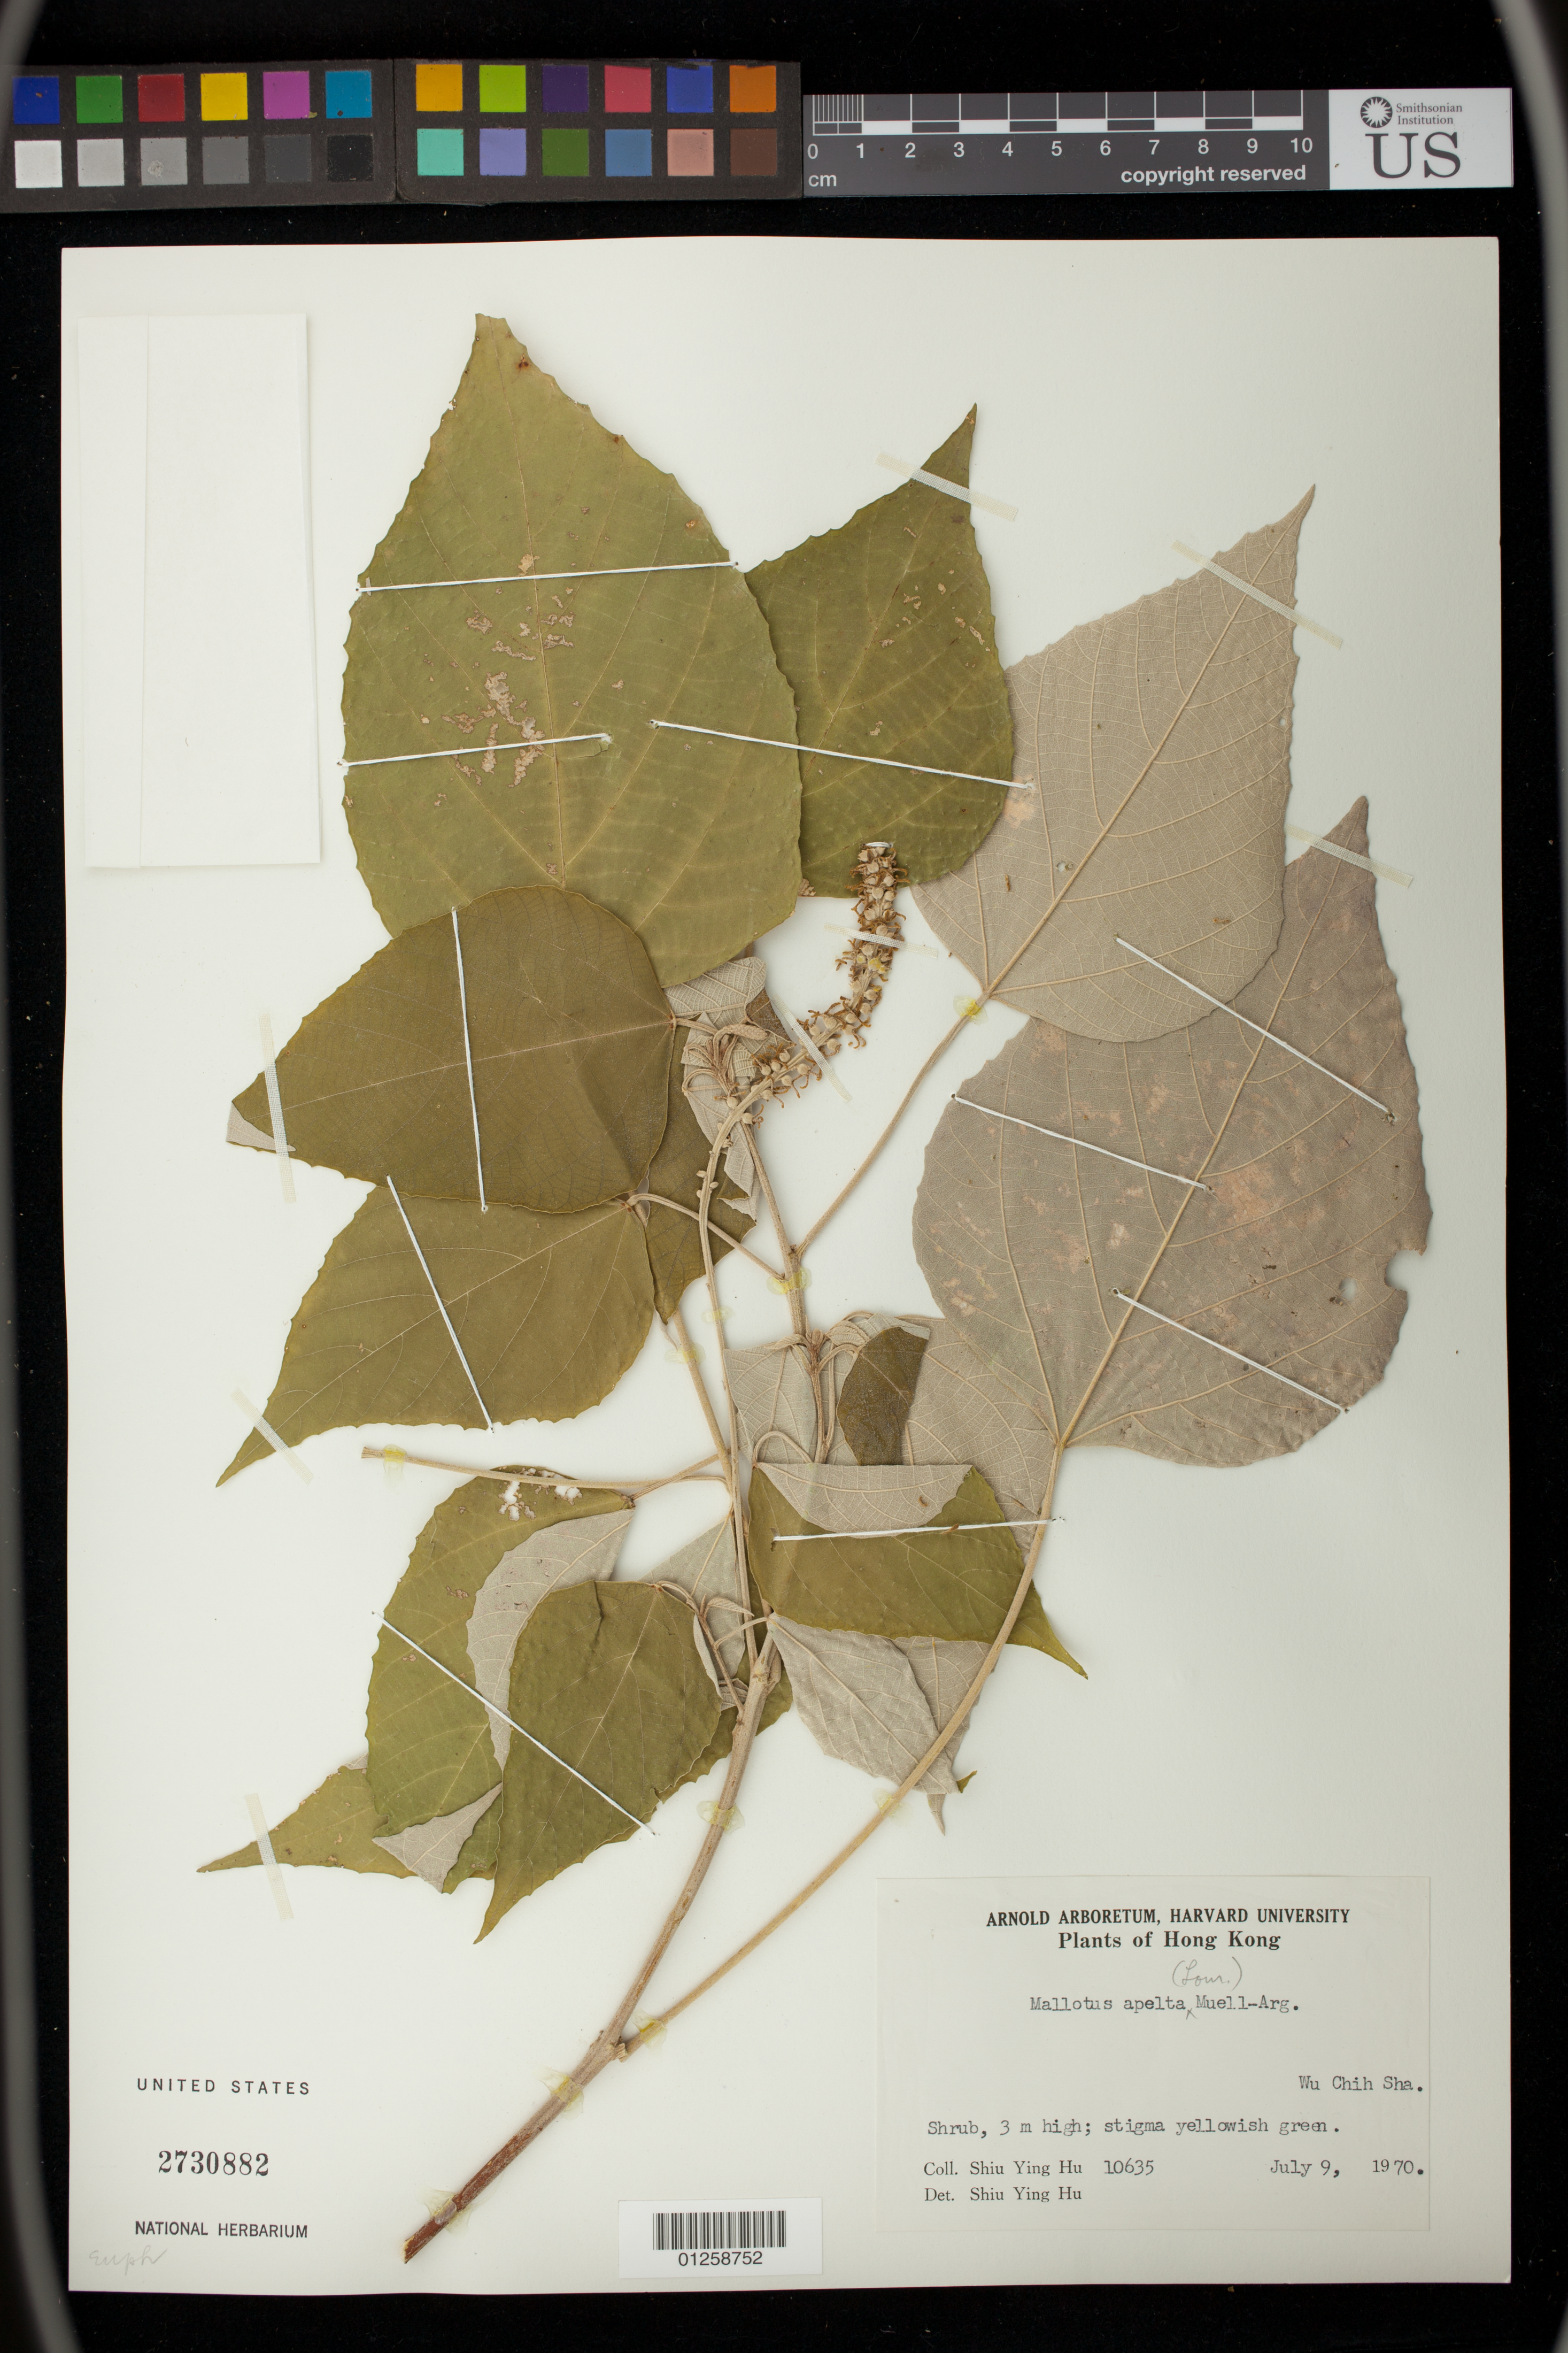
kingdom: Plantae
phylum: Tracheophyta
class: Magnoliopsida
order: Malpighiales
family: Euphorbiaceae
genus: Mallotus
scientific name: Mallotus apelta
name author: (Lour.) Müll. Arg.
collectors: S. Y. Hu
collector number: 10635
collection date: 1970-07-09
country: China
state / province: Hong Kong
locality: Wu Chih Sha.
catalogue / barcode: US 2730882